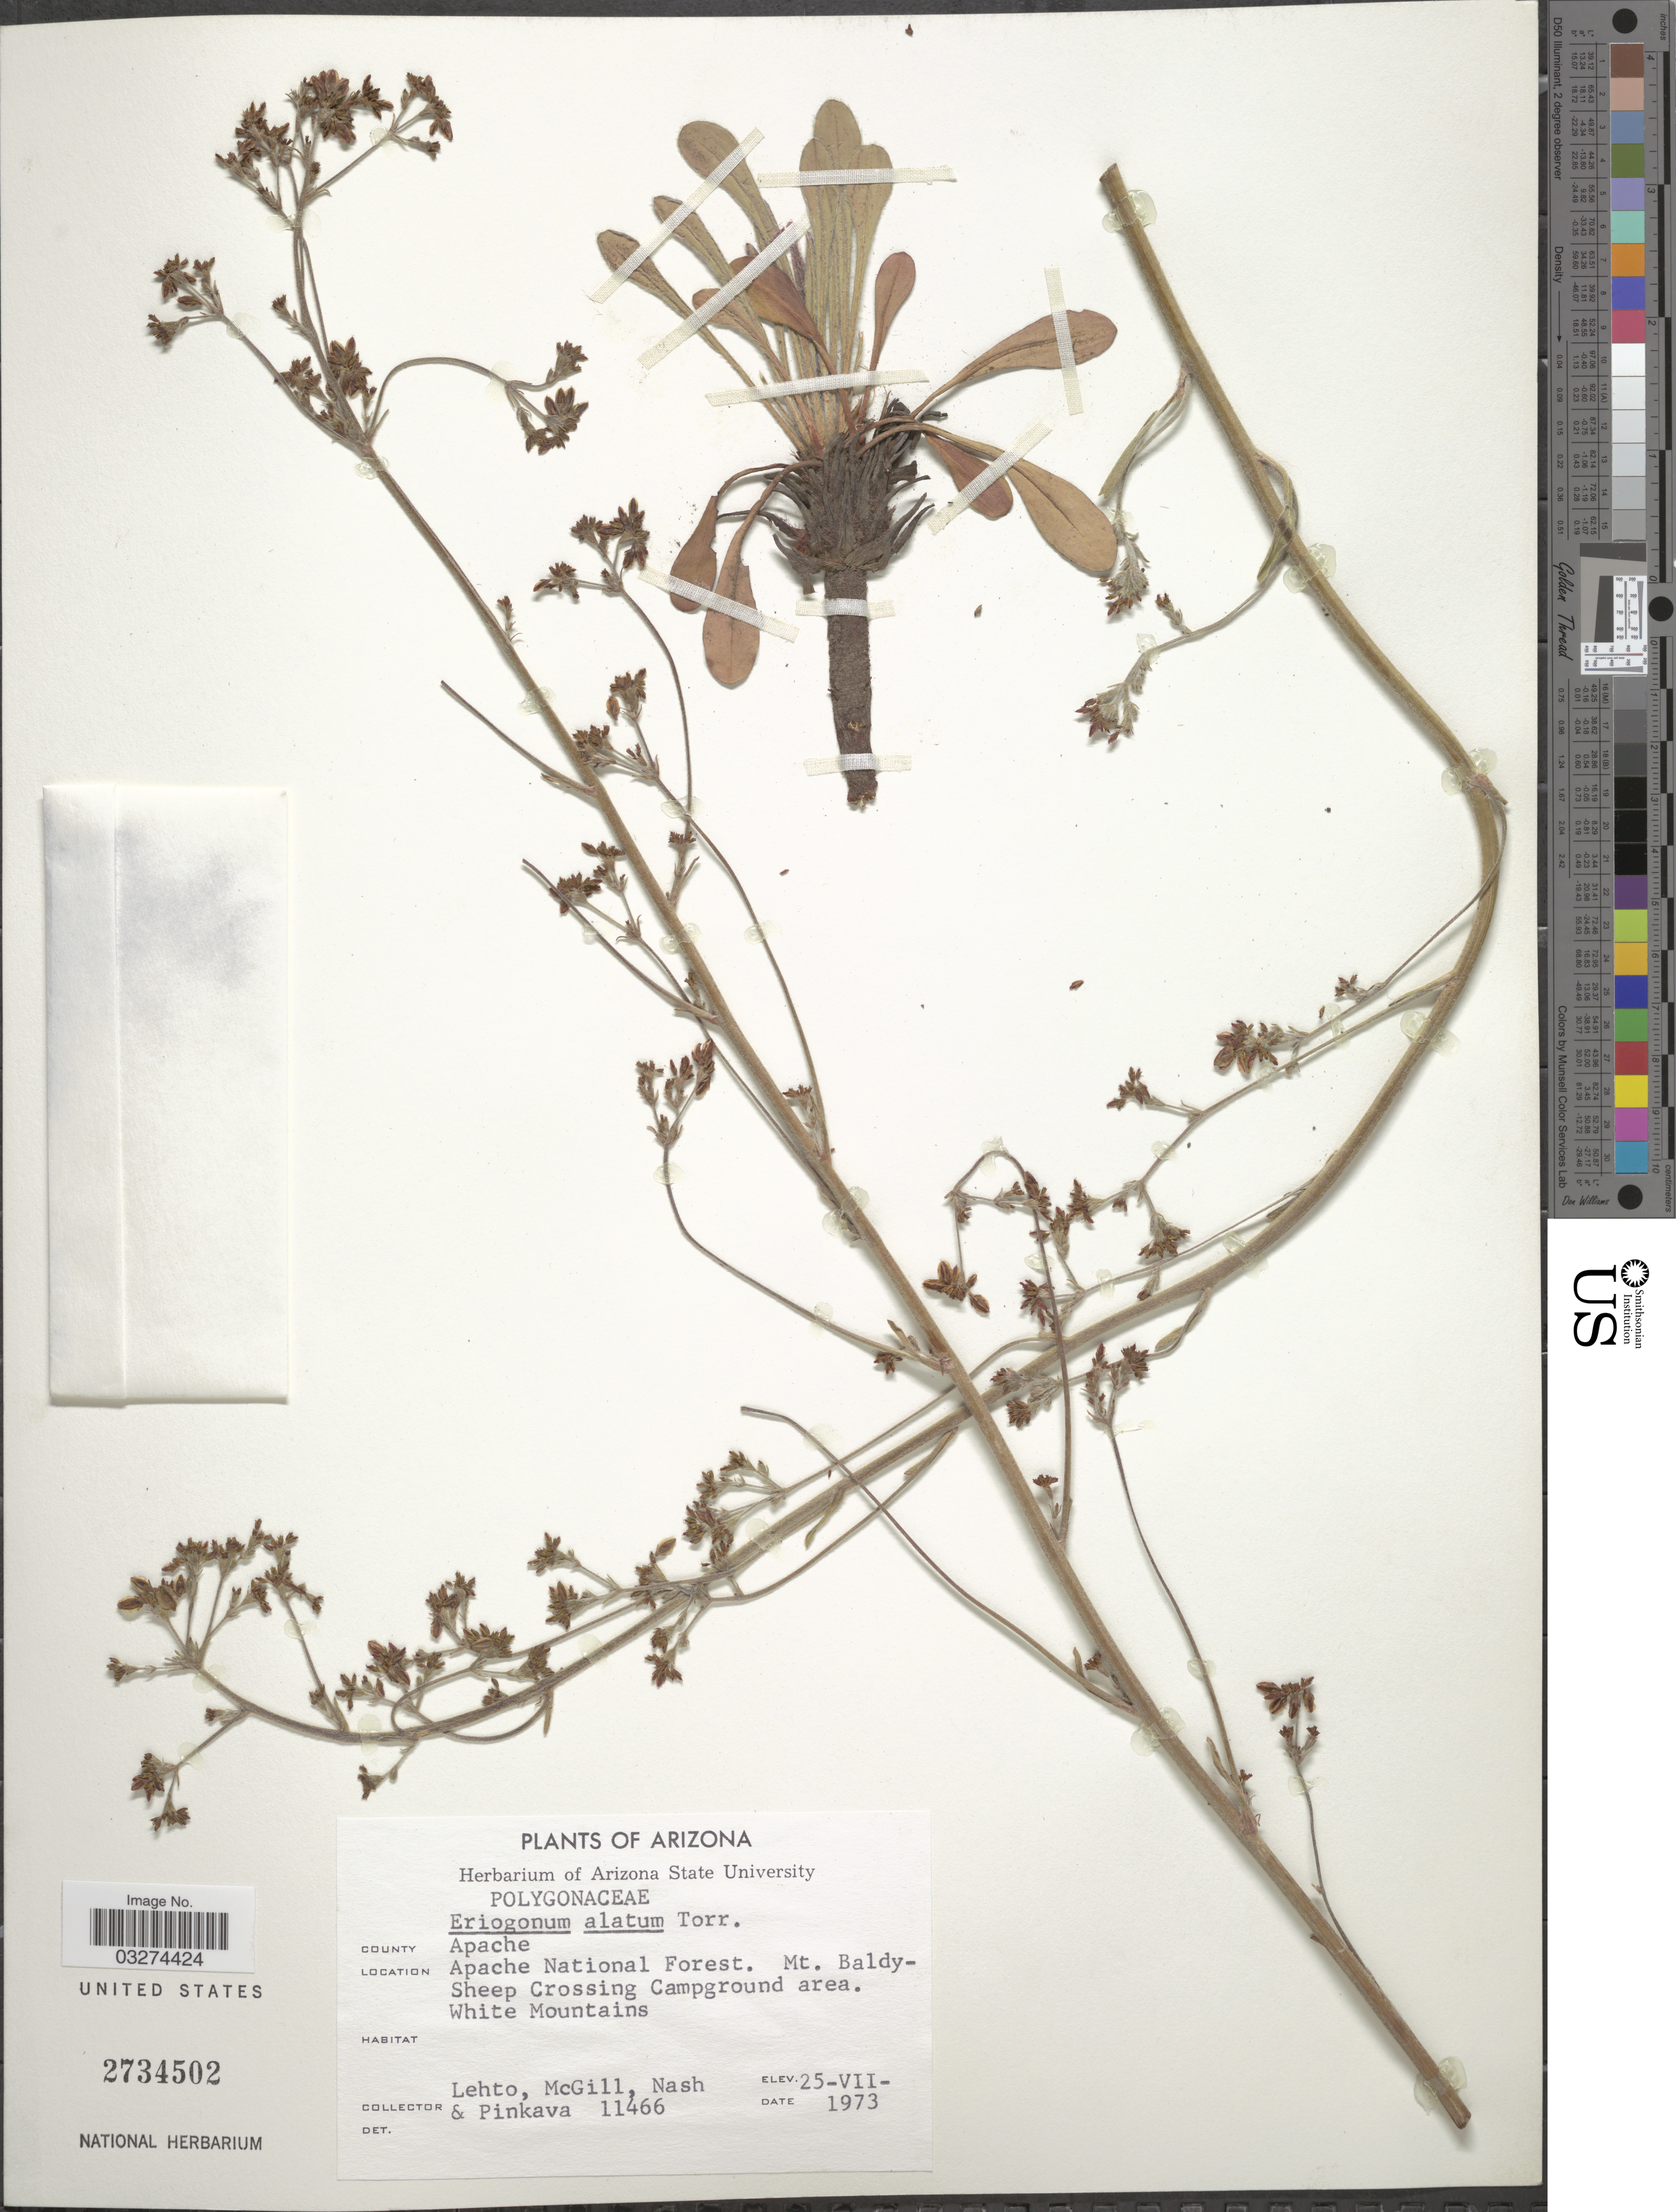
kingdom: Plantae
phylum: Tracheophyta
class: Magnoliopsida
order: Caryophyllales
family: Polygonaceae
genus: Eriogonum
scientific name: Eriogonum alatum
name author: Torr.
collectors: -. Lehto, -. McGill, -- Nash & -. Pinkava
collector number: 11466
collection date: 1973-07-25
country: United States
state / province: Arizona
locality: County Apache, Apache National Forest. Mt. Baldy-Sheep Crossing Campground area. White Mountains.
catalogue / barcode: US 2734502